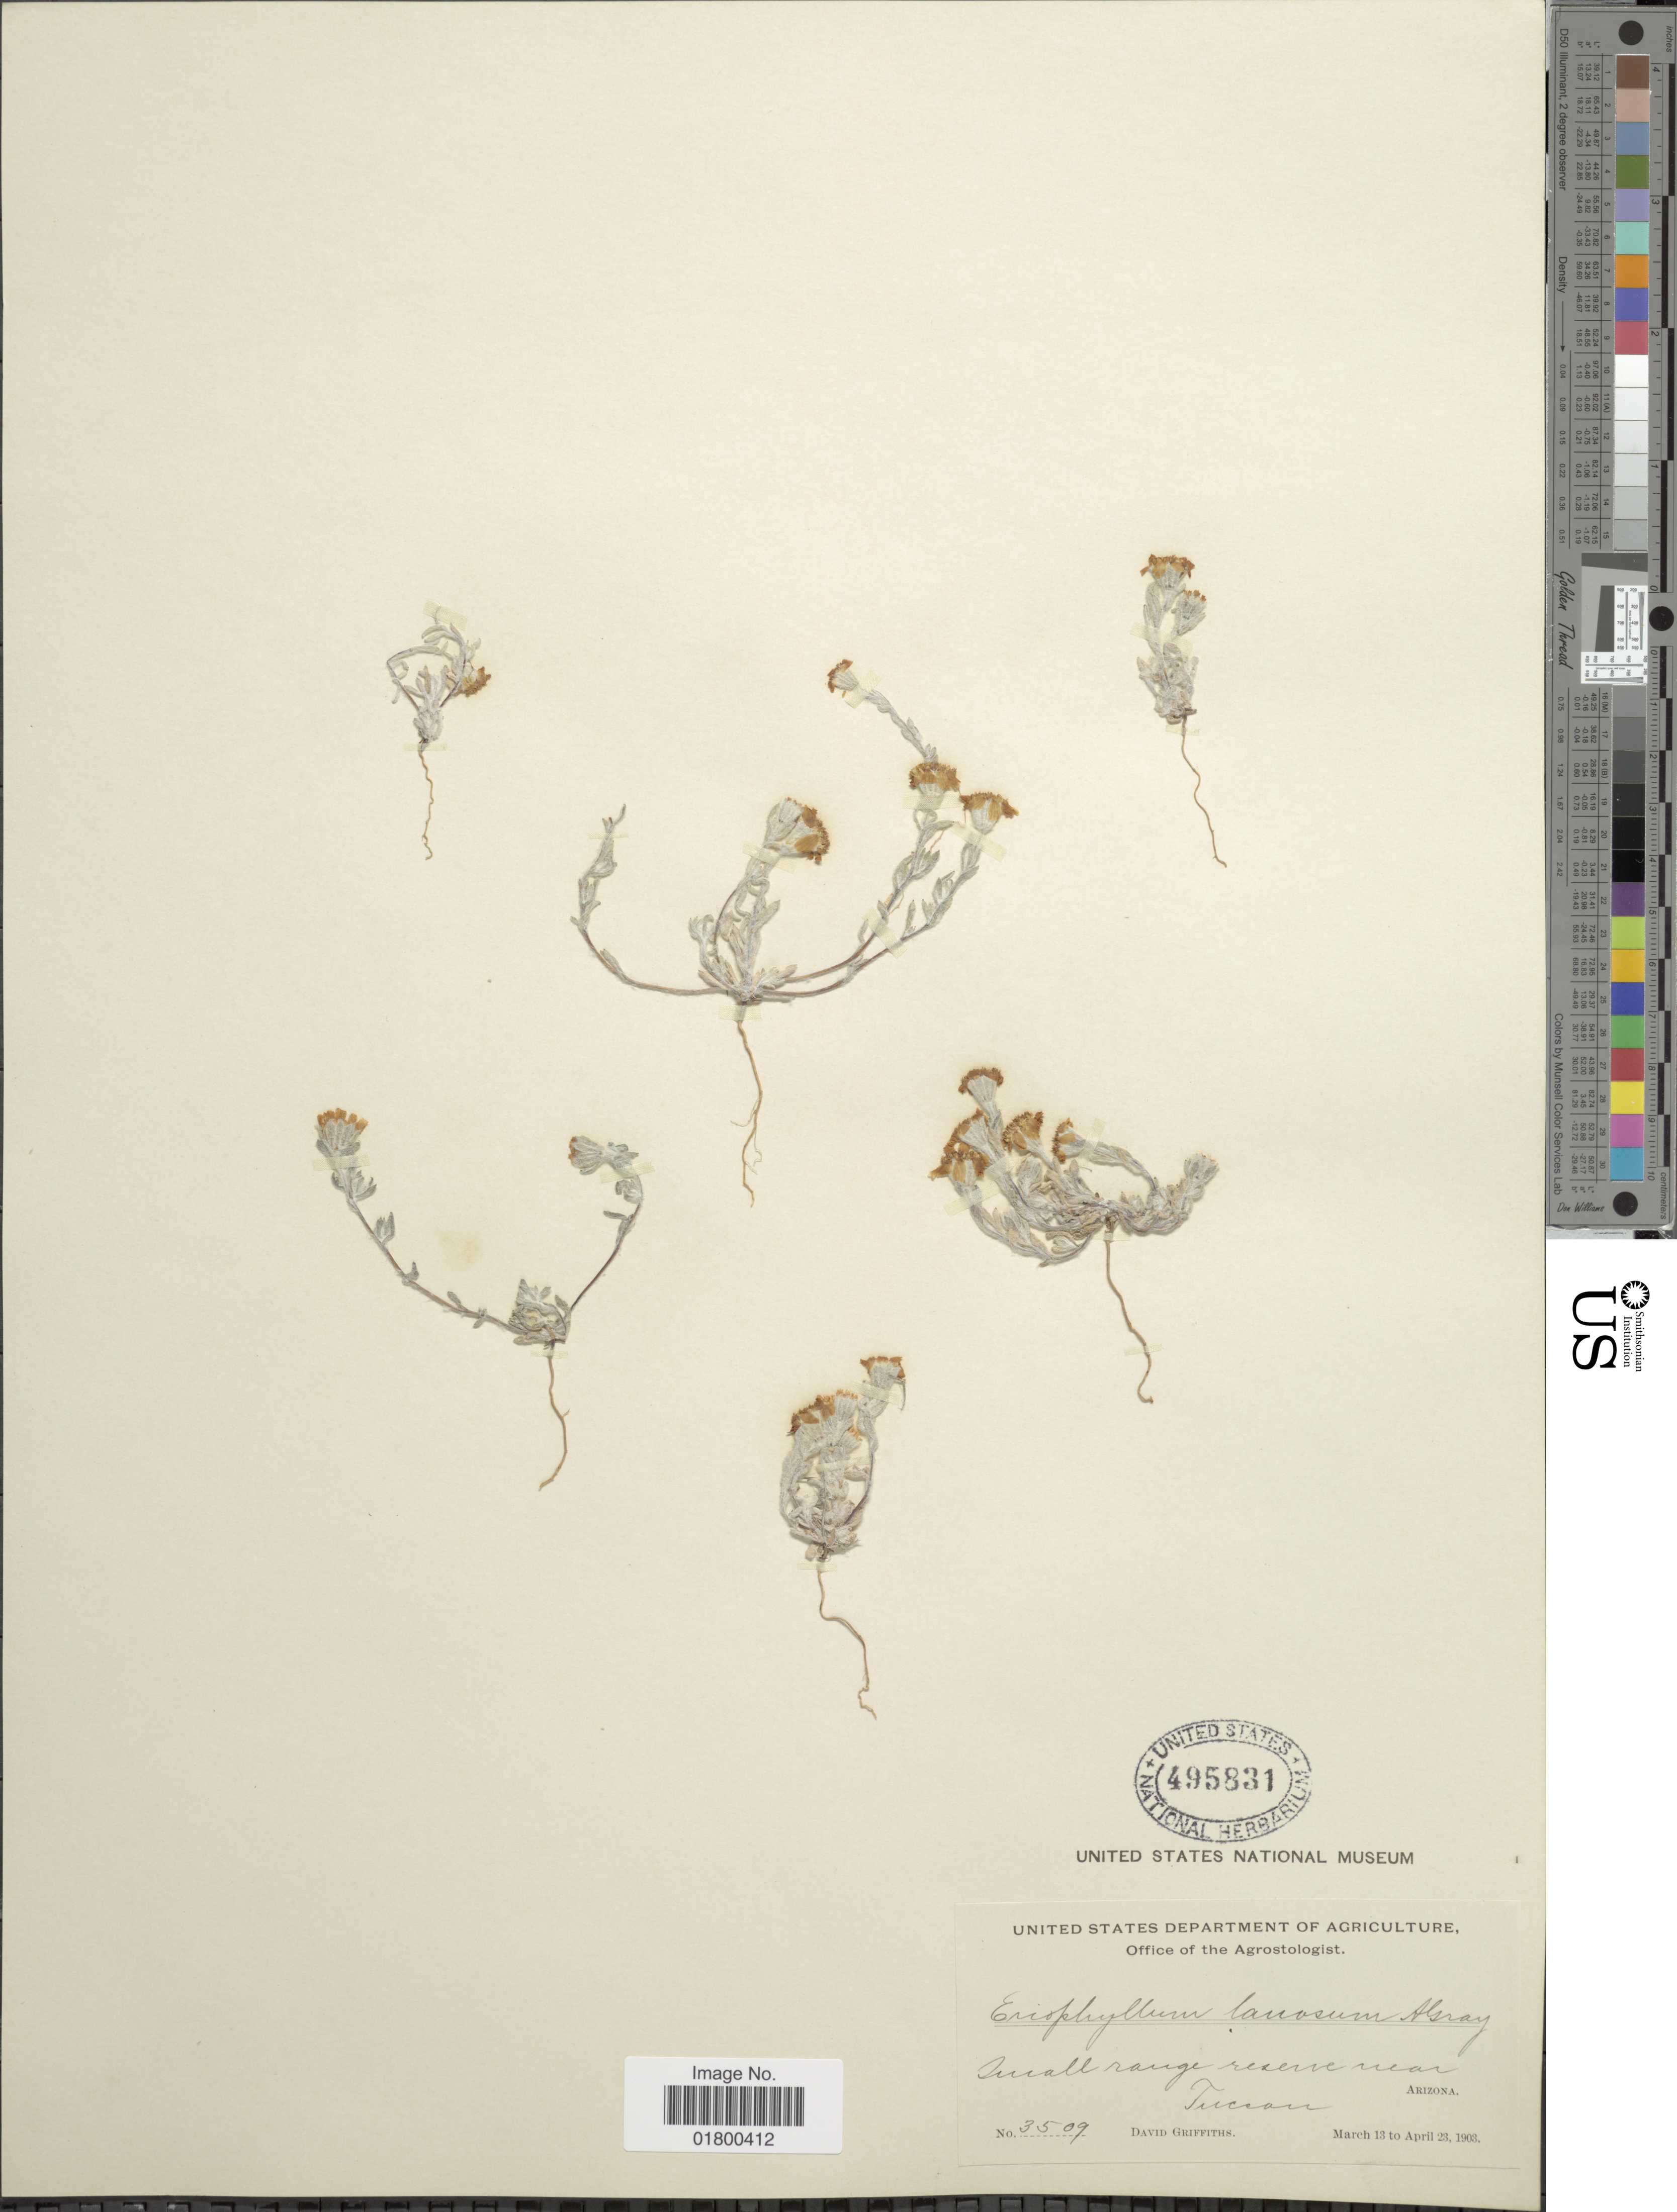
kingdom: Plantae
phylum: Tracheophyta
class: Magnoliopsida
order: Asterales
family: Asteraceae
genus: Eriophyllum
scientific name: Eriophyllum lanosum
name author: (A. Gray) A. Gray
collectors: D. Griffiths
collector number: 3509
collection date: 1903-03-13/1903-04-23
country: United States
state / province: Arizona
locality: Small range reserve near Tucson, Arizona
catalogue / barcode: US 495831